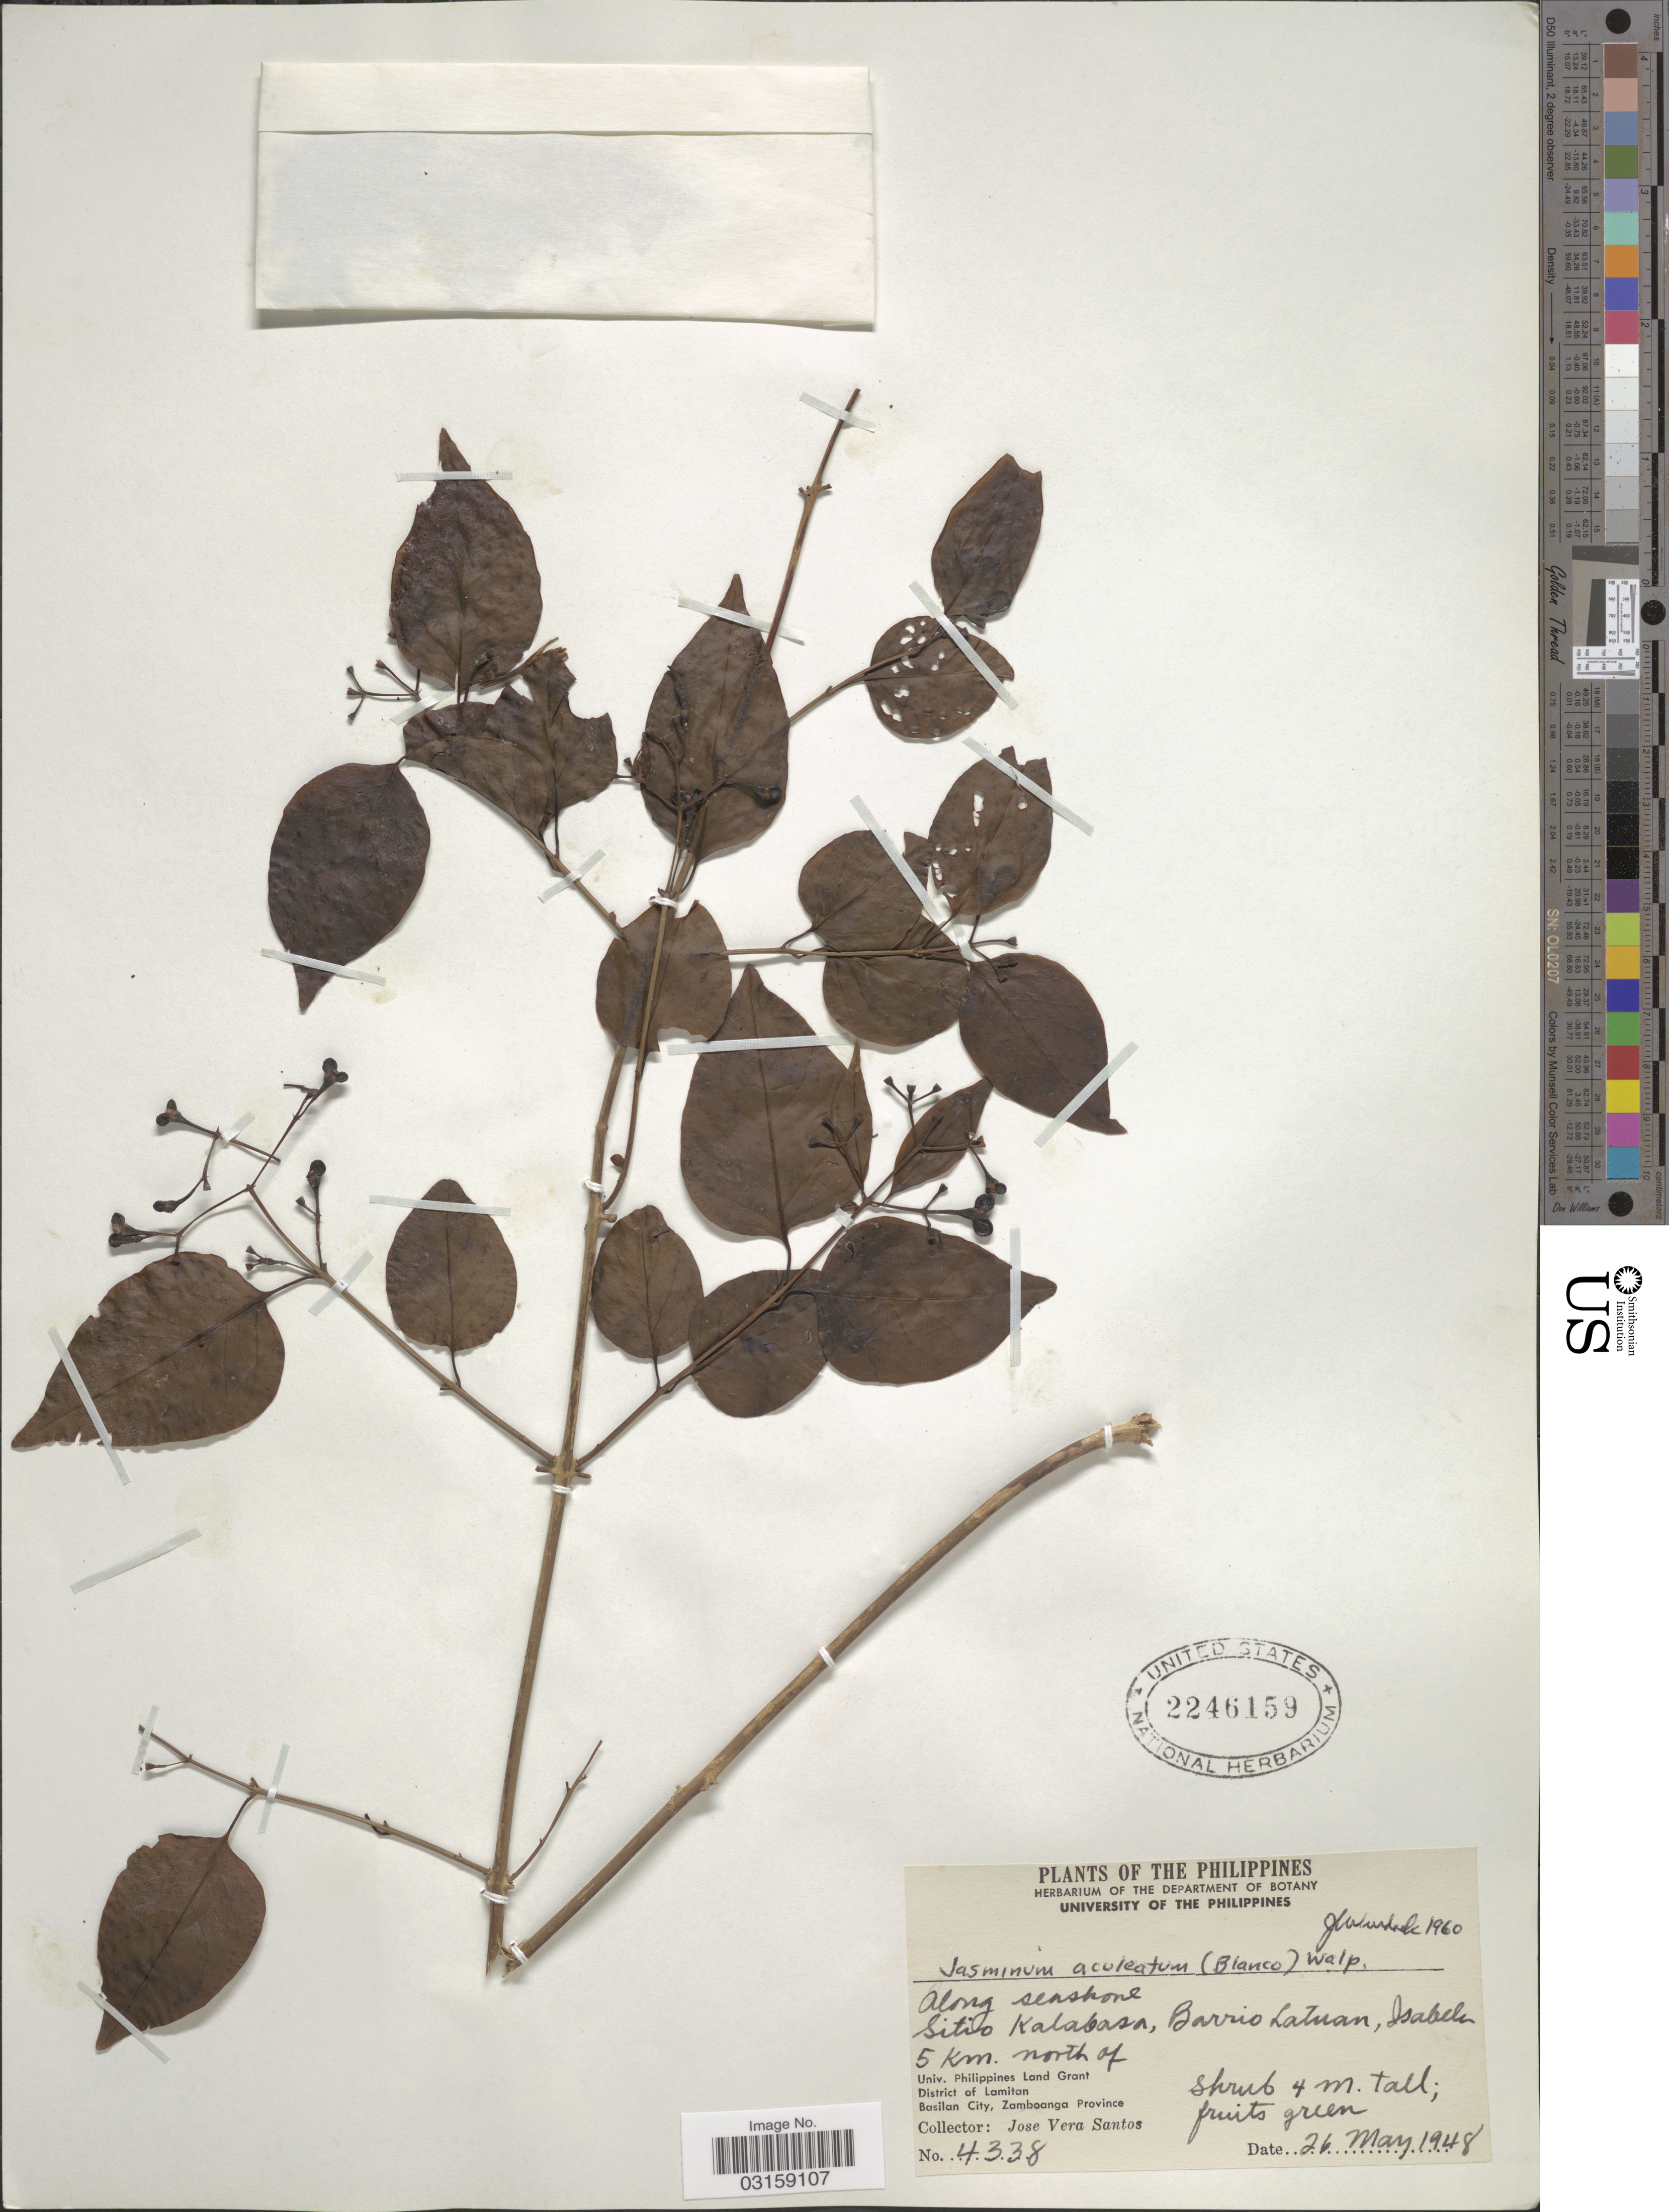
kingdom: Plantae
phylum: Tracheophyta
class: Magnoliopsida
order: Lamiales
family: Oleaceae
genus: Jasminum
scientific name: Jasminum aculeatum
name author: (Blanco) Walp. ex Hassk.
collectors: J. Santos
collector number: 4338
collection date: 1948-05-26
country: Philippines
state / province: Muslim Mindanao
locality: Sitio Kalabasa, Barrio Latuan, Isabela, 5 km. north of Univ. Philippines Land Grant. District of Lamitan. Basilan City, Zamboanga Province.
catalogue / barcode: US 2246159